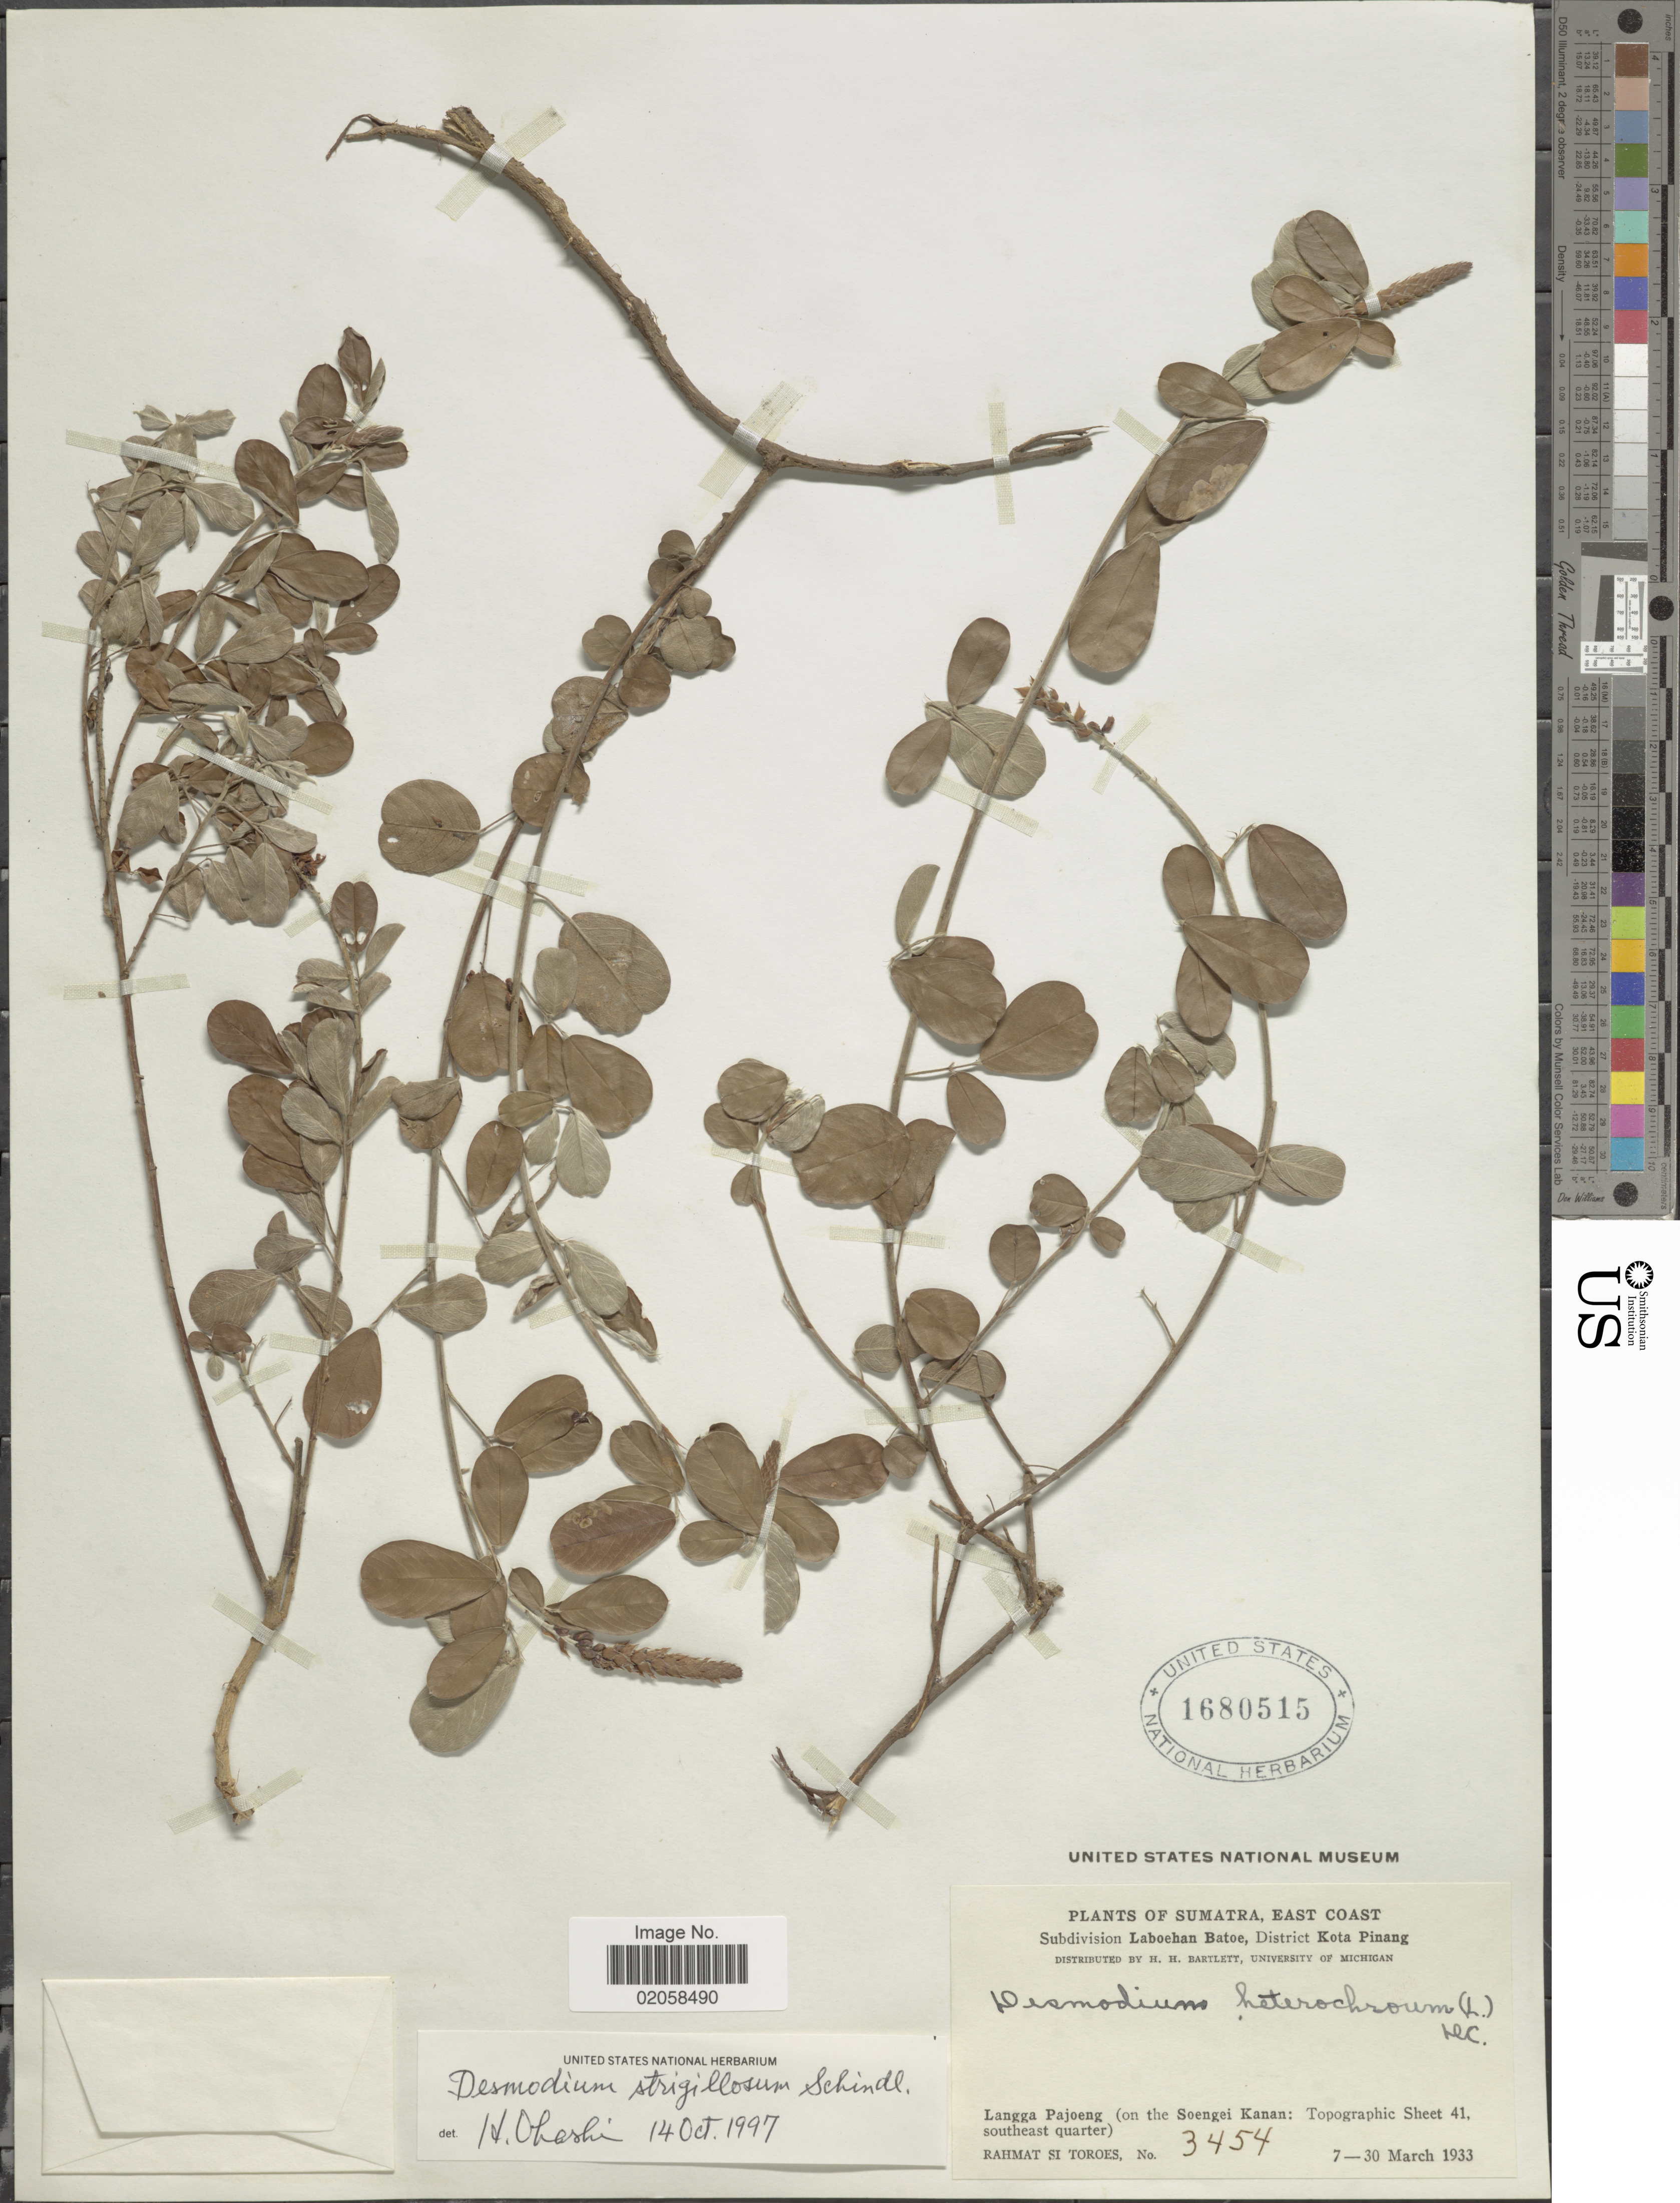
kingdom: Plantae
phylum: Tracheophyta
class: Magnoliopsida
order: Fabales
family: Fabaceae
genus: Grona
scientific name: Grona strigillosa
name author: (Schindl.) H. Ohashi & K. Ohashi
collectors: Rahmat Si Boeea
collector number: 3454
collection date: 1933-03-07/1933-03-30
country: Indonesia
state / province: Sumatra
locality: East Coast, Langga Pajoeng (on the Soengei Kanan: Topgraphic Sheet 41, southeast quarter).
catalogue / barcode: US 1680515